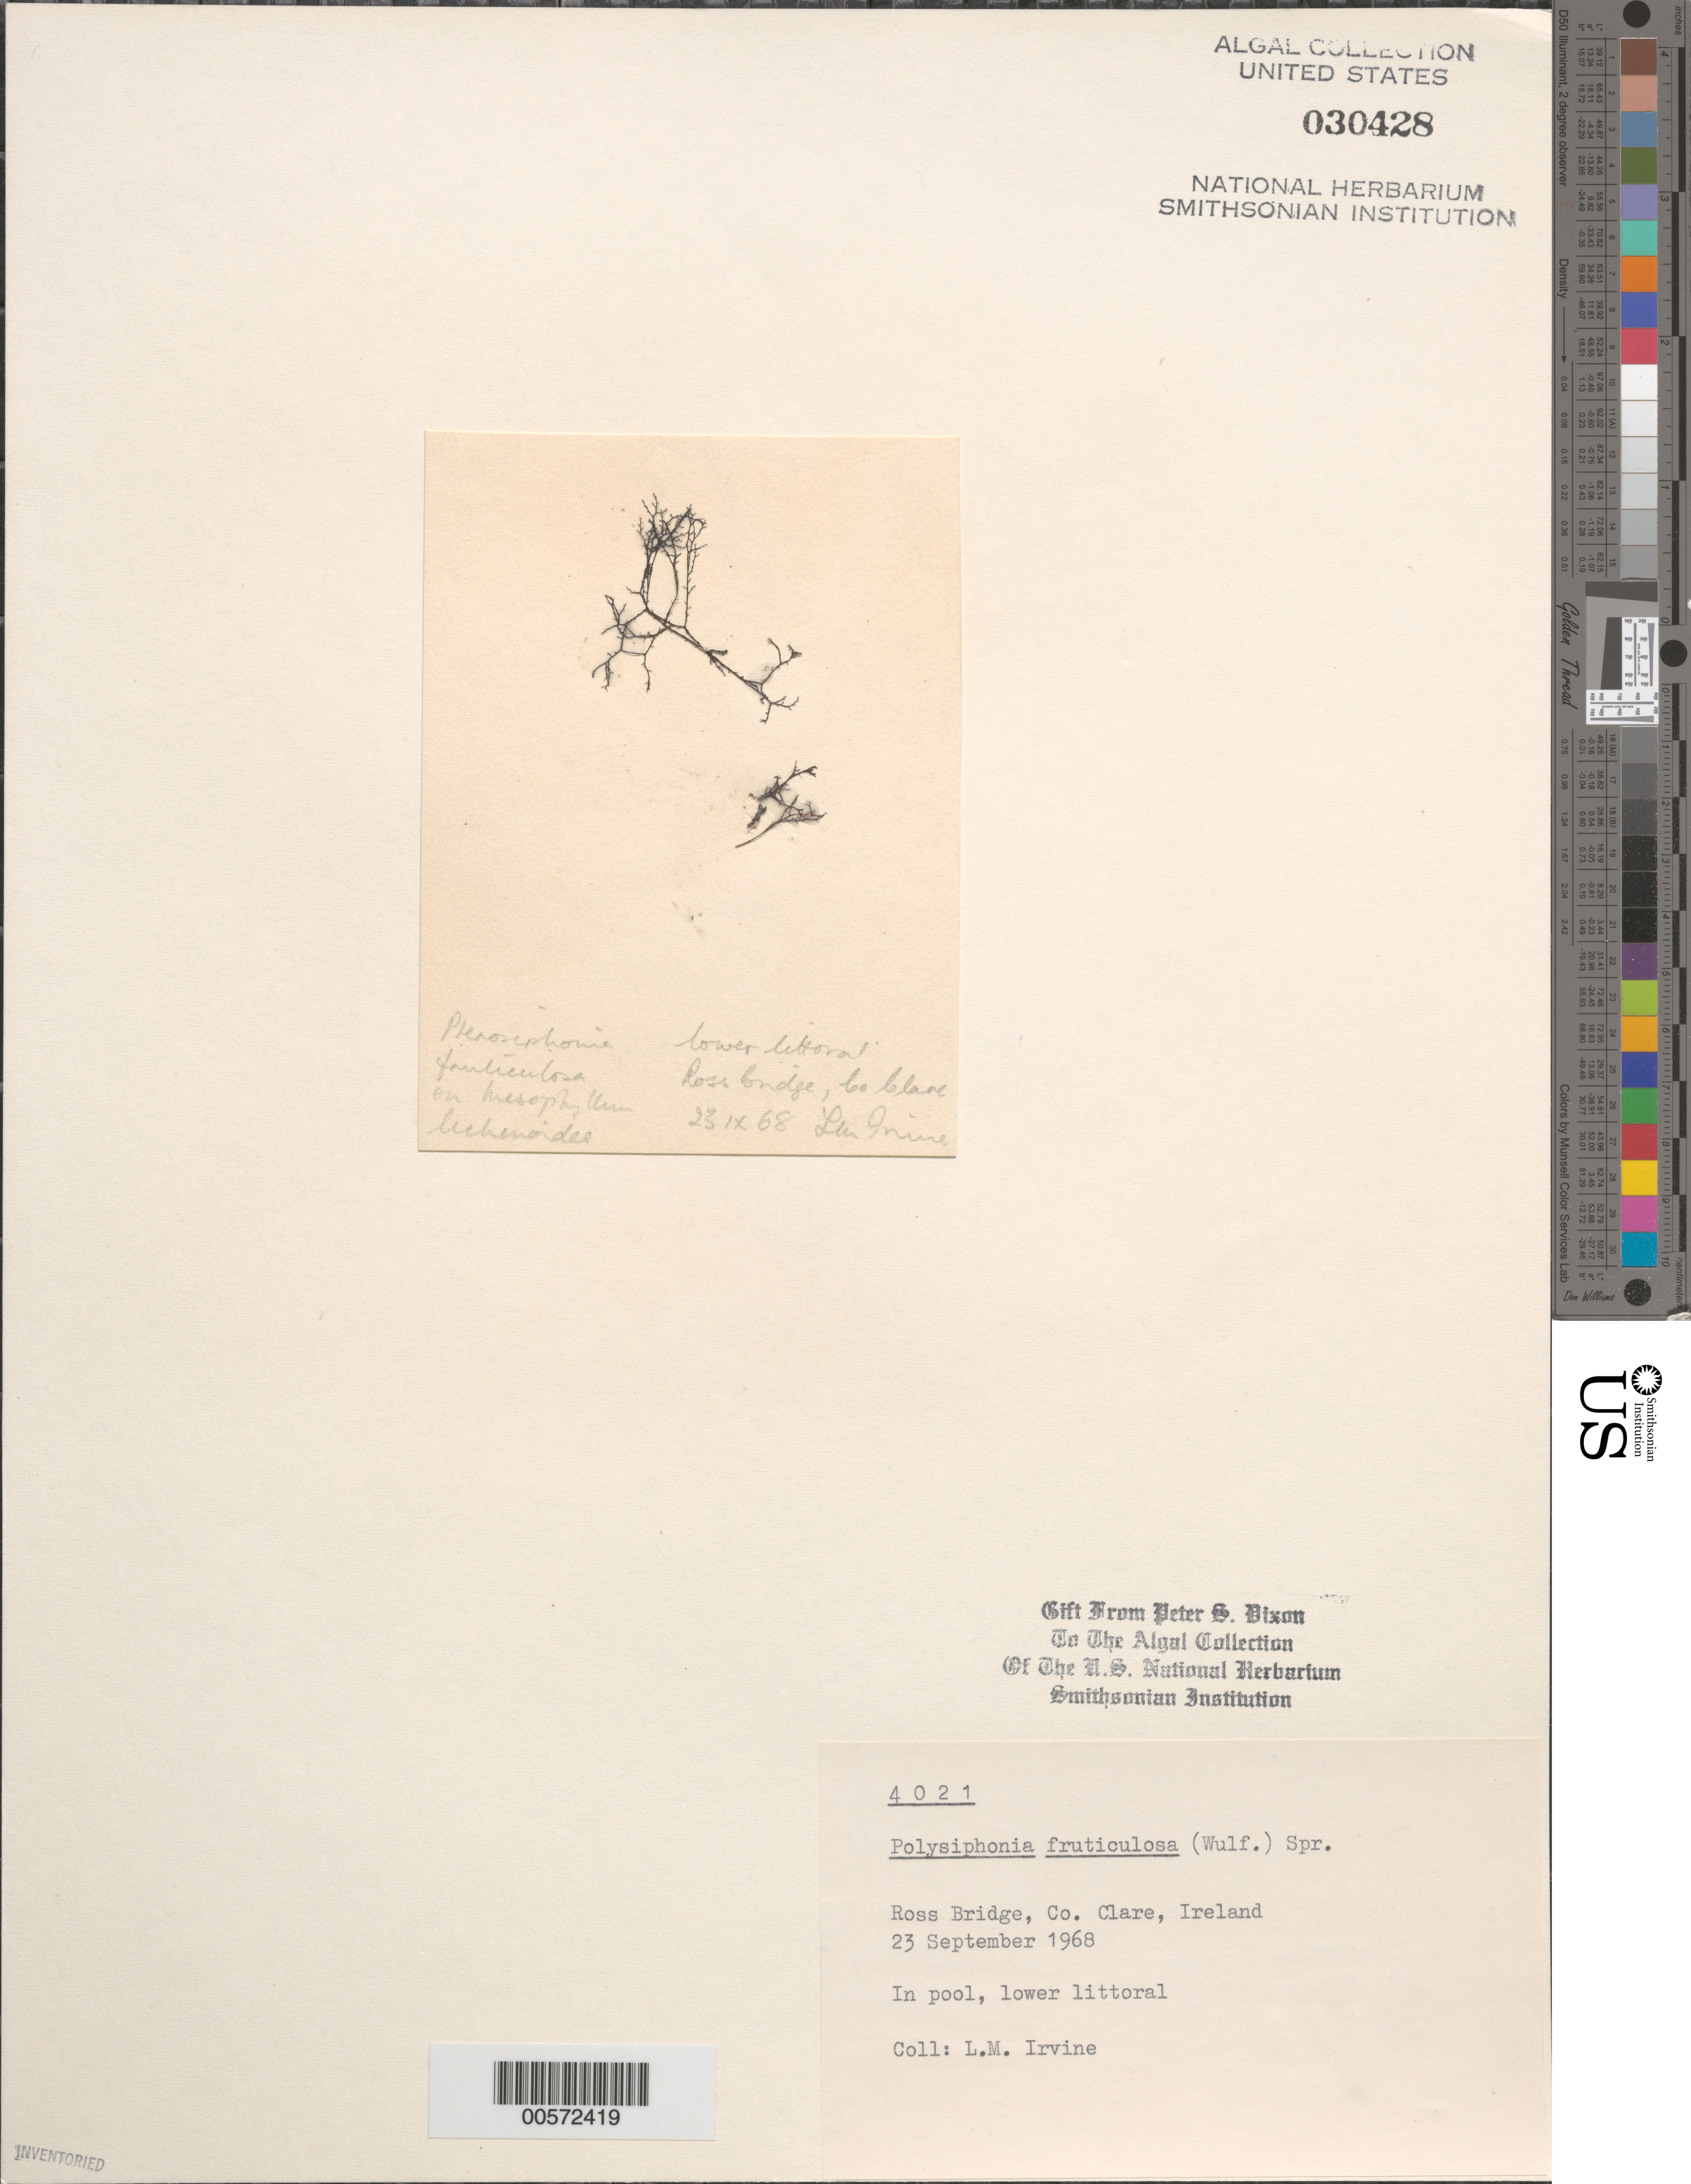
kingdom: Plantae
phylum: Rhodophyta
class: Florideophyceae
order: Ceramiales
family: Rhodomelaceae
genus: Polysiphonia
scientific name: Polysiphonia fruticulosa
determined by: Dixon, P. S.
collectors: L. M. Irvine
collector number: PSD 4021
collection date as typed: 23 Sep 1968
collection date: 1968-09-23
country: Ireland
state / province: Munster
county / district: Clare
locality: Ross Bridge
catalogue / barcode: US 30428